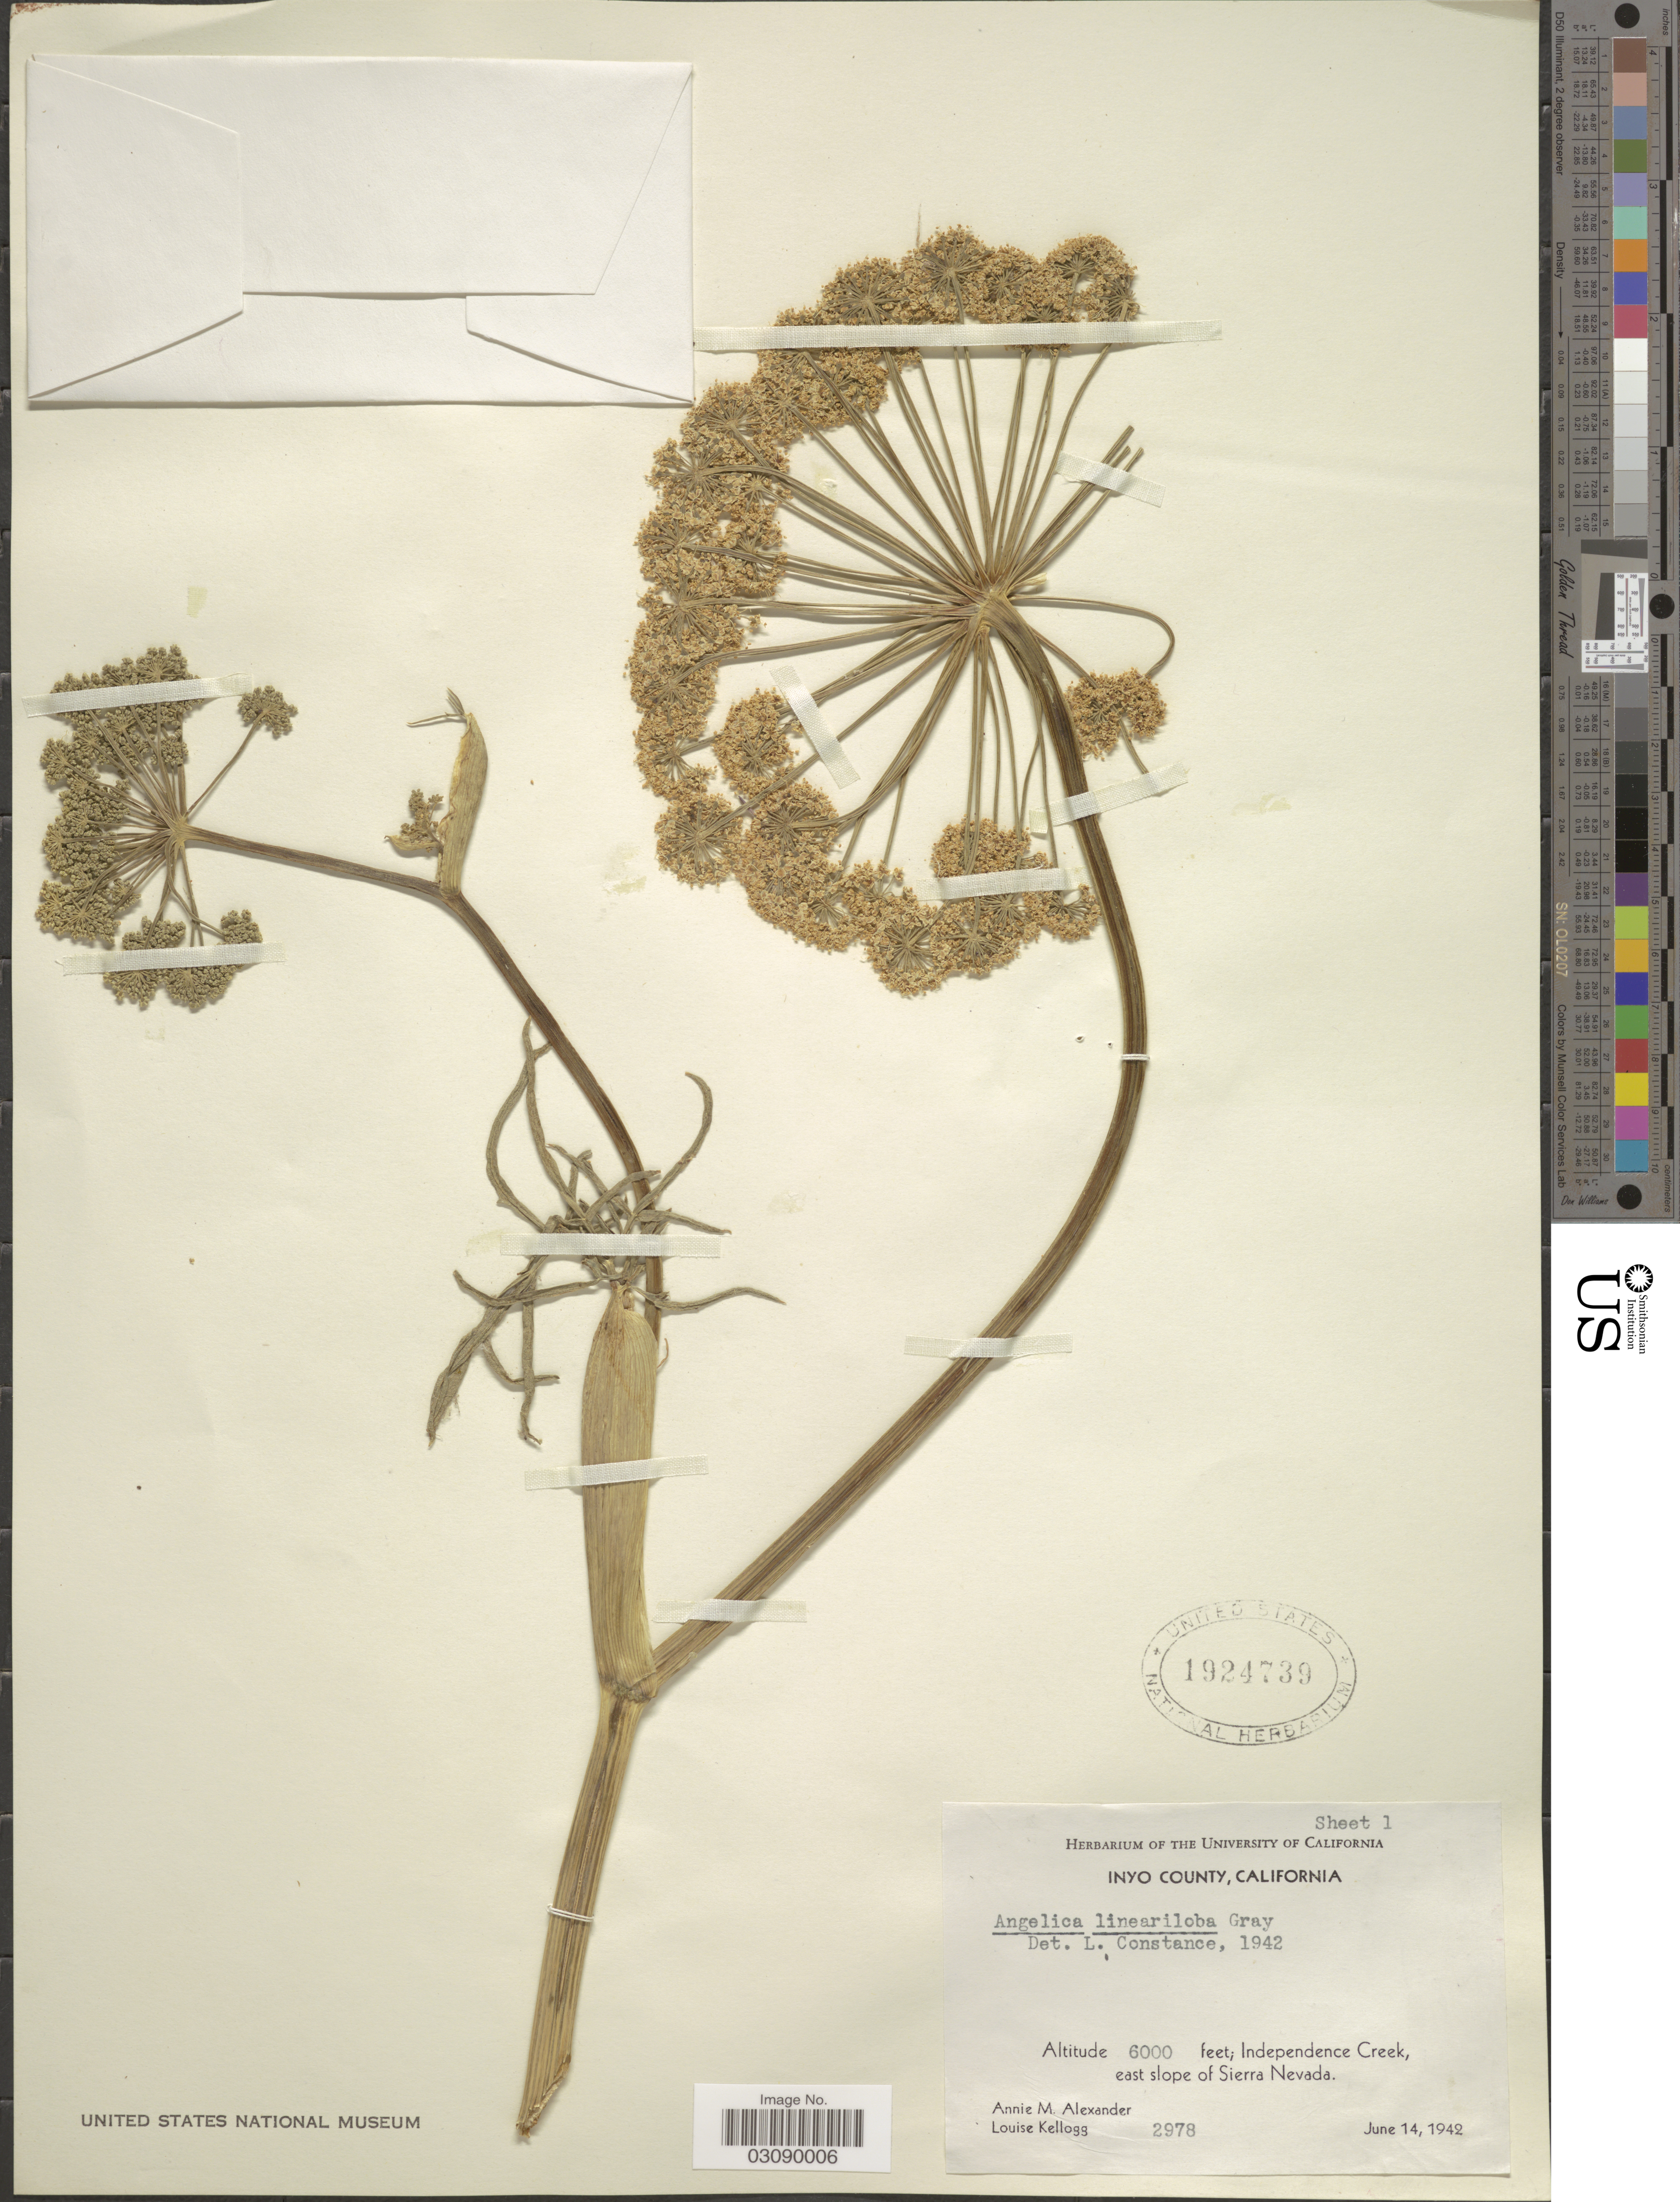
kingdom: Plantae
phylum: Tracheophyta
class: Magnoliopsida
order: Apiales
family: Apiaceae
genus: Angelica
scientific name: Angelica lineariloba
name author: A. Gray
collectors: A. M. Alexander & L. Kellog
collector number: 2978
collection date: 1942-06-14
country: United States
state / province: California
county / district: Inyo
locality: Inyo County. Independence Creek, east slope of Sierra Nevada.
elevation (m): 1829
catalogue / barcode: US 1924739